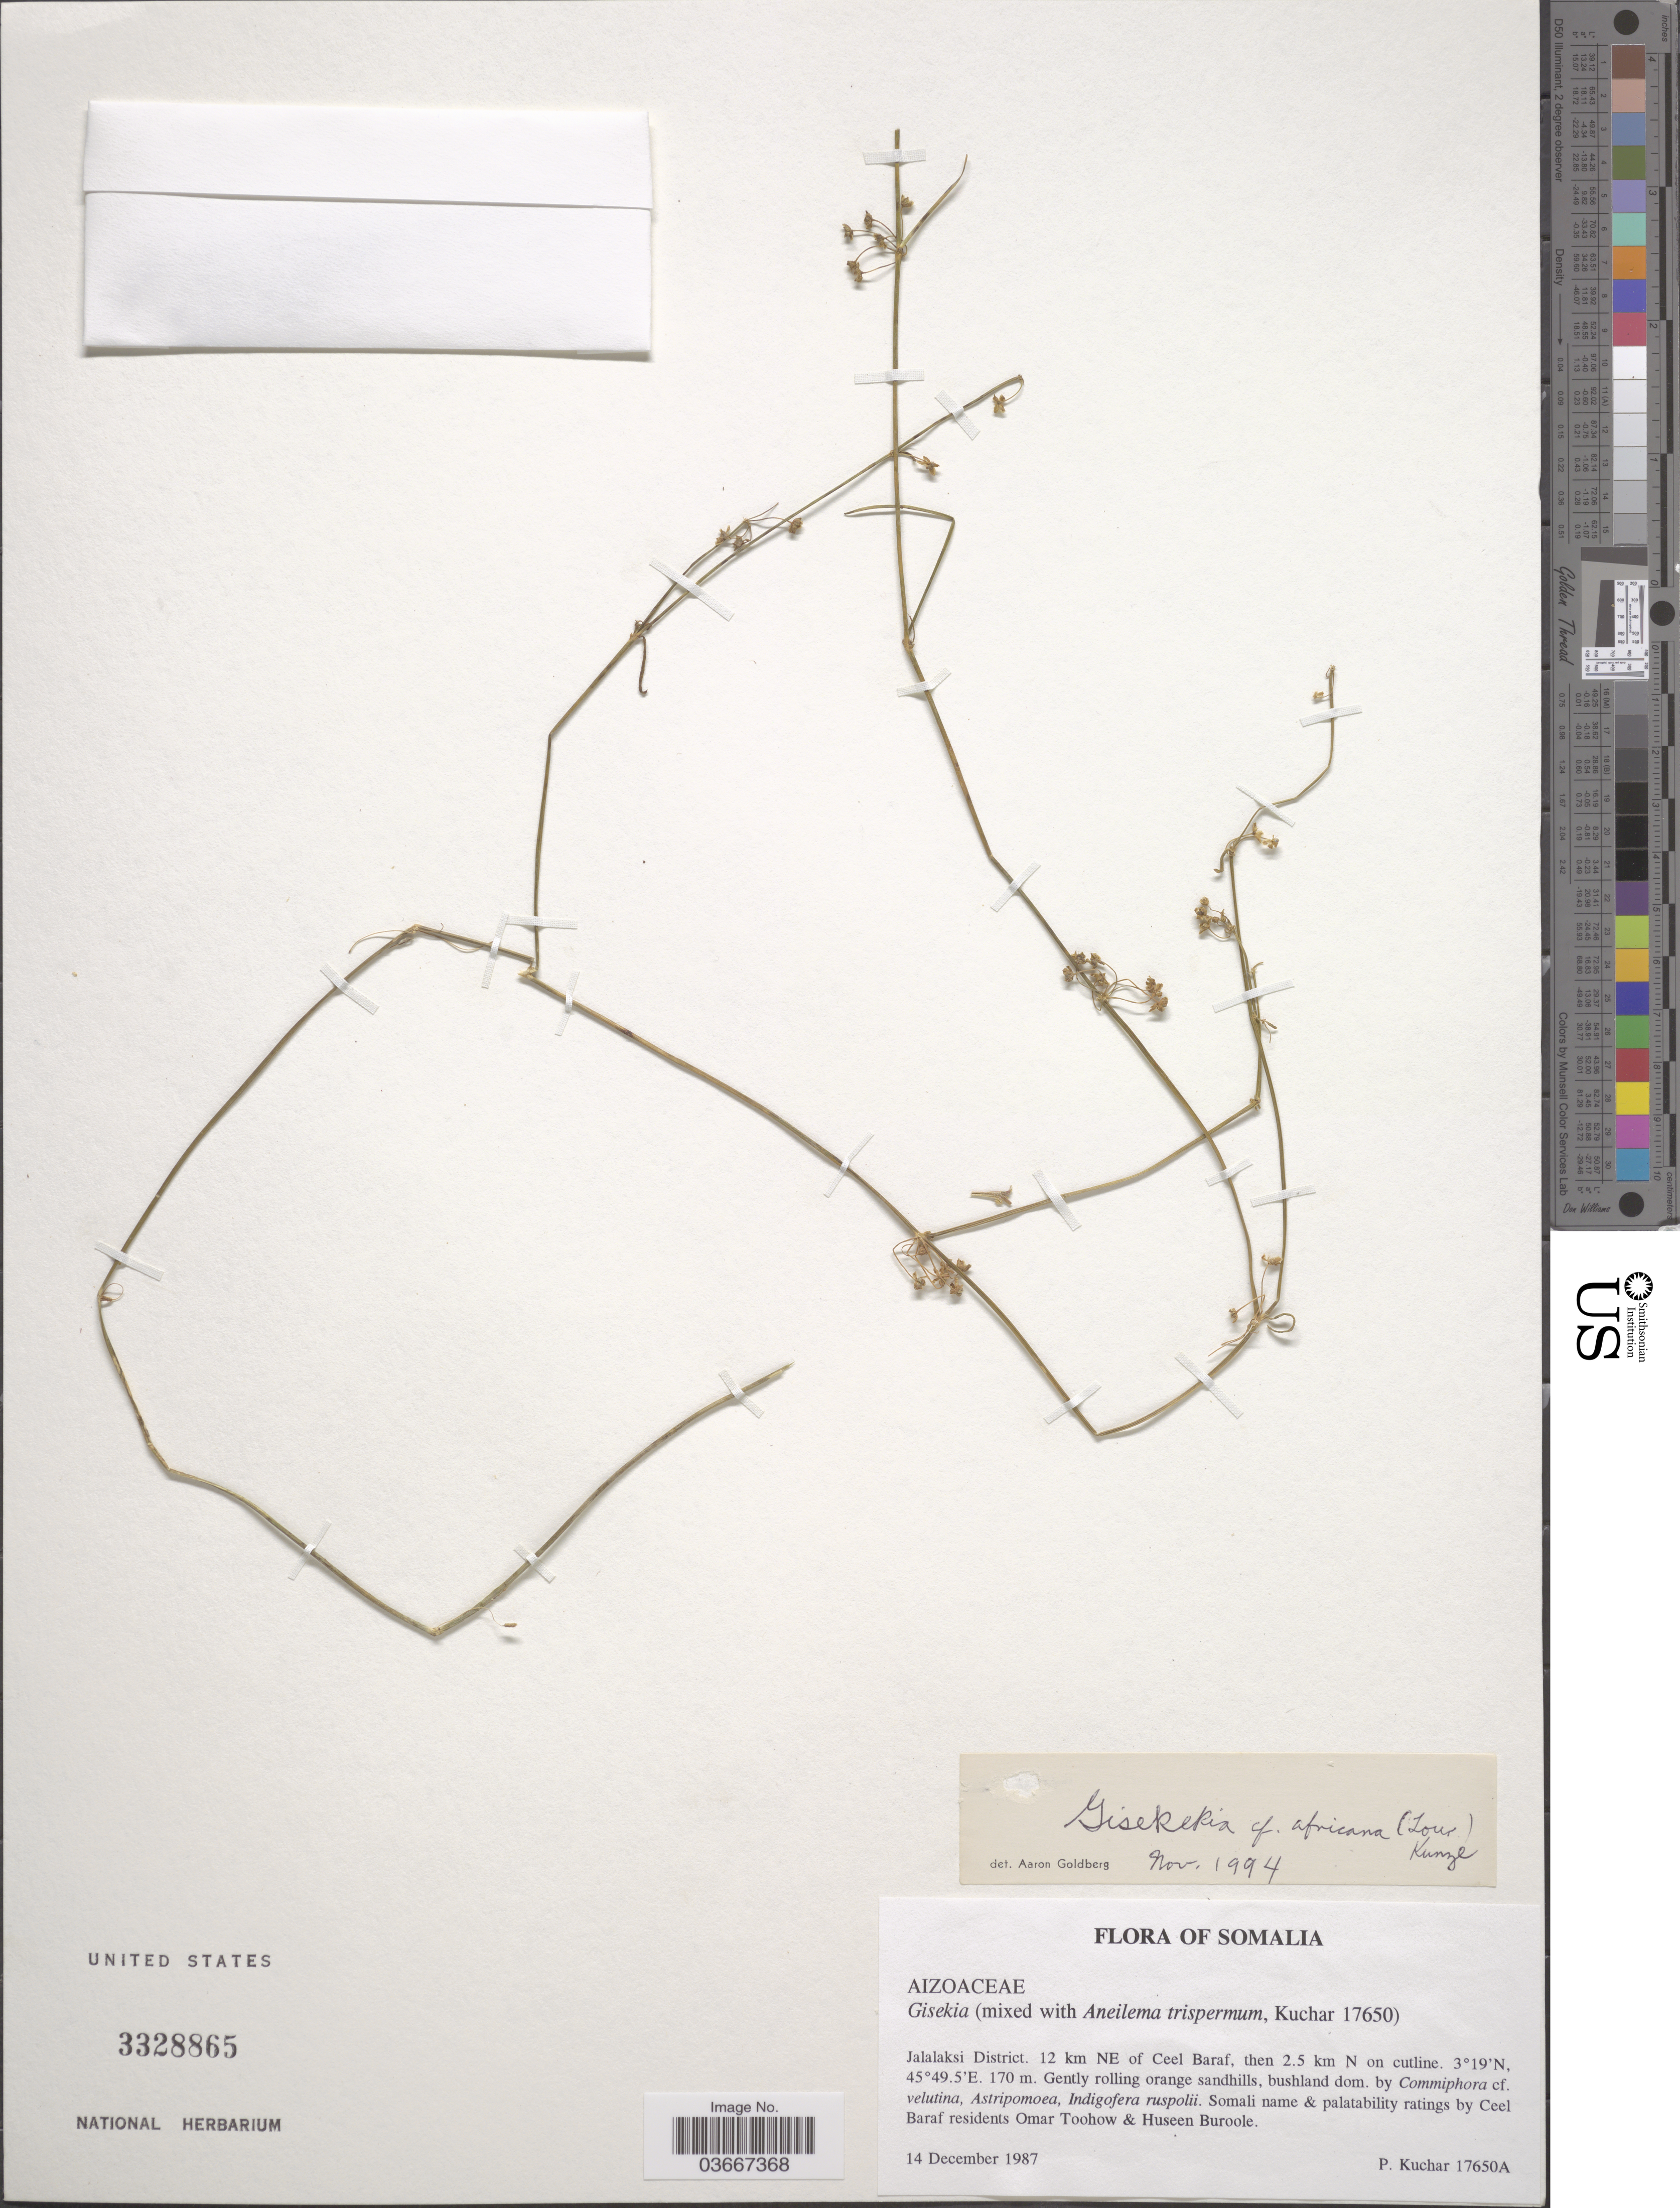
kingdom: Plantae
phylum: Tracheophyta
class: Magnoliopsida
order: Caryophyllales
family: Gisekiaceae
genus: Gisekia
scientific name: Gisekia scabridula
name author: M.G. Gilbert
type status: Possible Type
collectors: P. Kuchar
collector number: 17650A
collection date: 1987-12-14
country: Somalia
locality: Jalalaksi District. 12 km NE of Ceel Baraf, then 2.5 km N on cutline.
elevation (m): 170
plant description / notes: As labeled, "Gisekia (mixed with Aneilema trispermum, Kuchar 17650)". This specimen is likely Kuchar 17651, which is the type collection of Gisekia scabridula Gilbert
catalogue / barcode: US 3328865